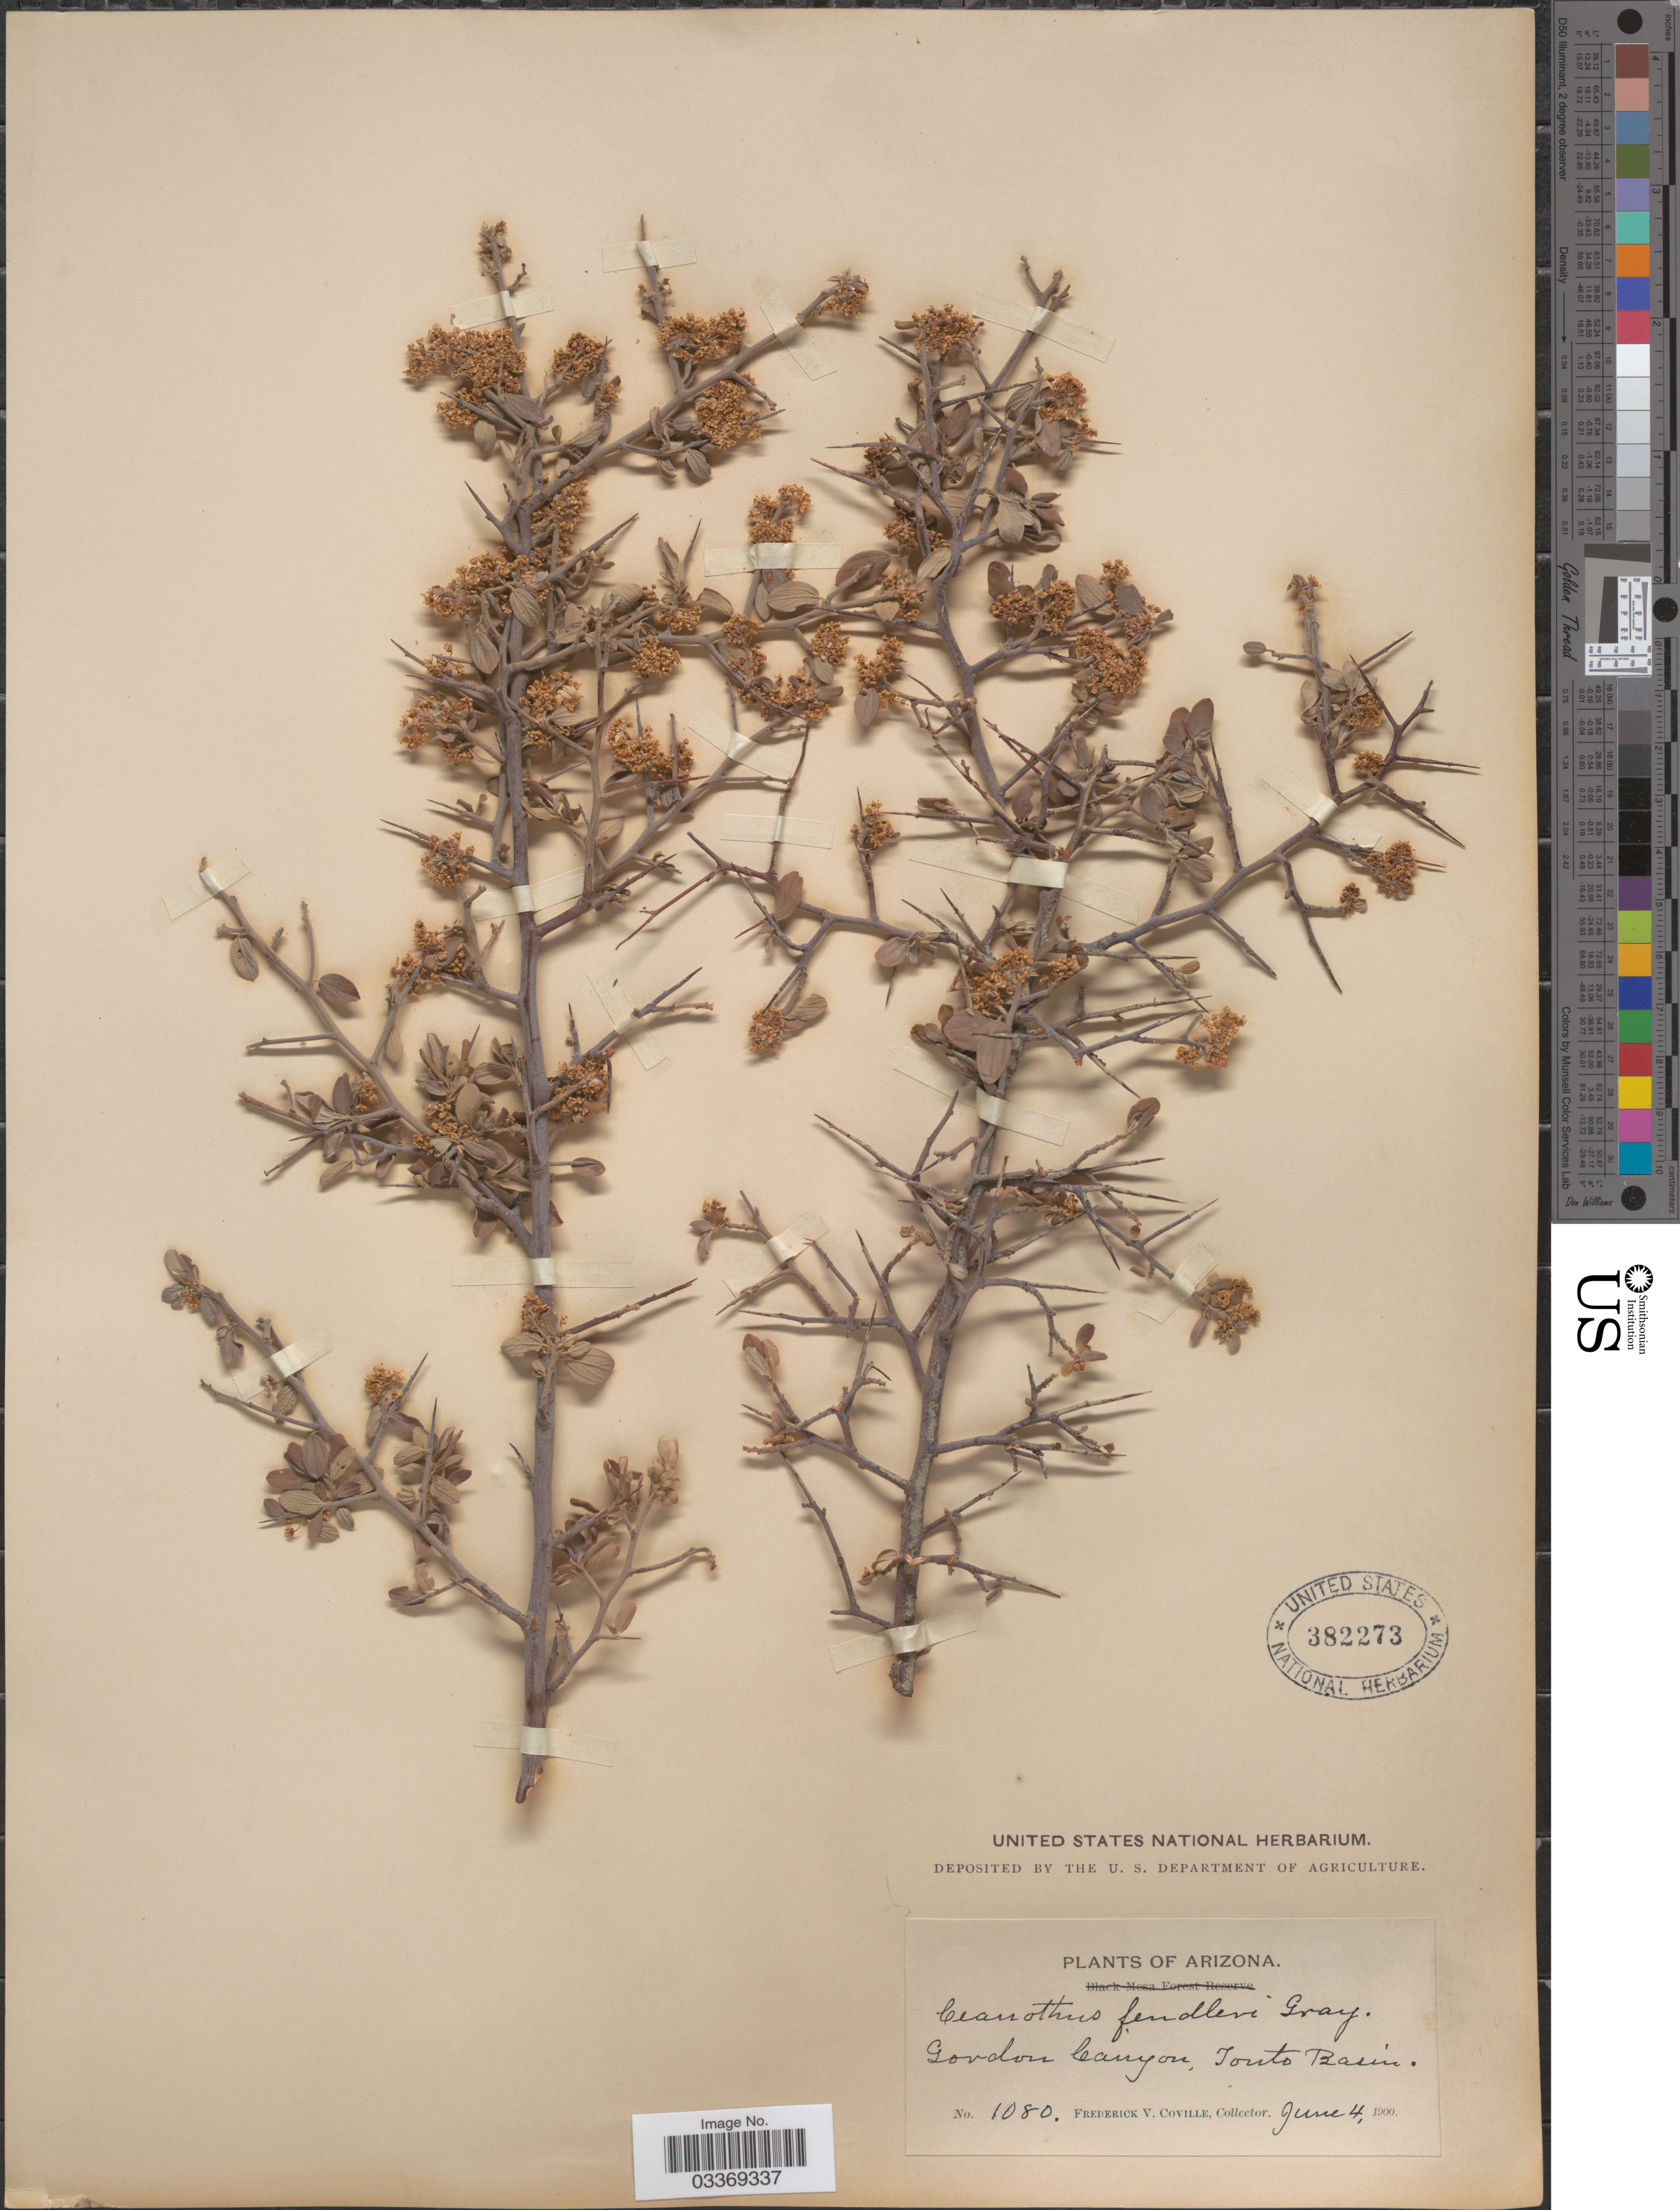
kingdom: Plantae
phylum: Tracheophyta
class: Magnoliopsida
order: Rosales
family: Rhamnaceae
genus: Ceanothus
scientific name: Ceanothus fendleri var. venosus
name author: (A. Gray) Trel.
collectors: F. V. Coville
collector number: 1080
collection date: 1900-06-04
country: United States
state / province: Arizona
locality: Gordon Canyon, Tonto Basin.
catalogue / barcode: US 382273